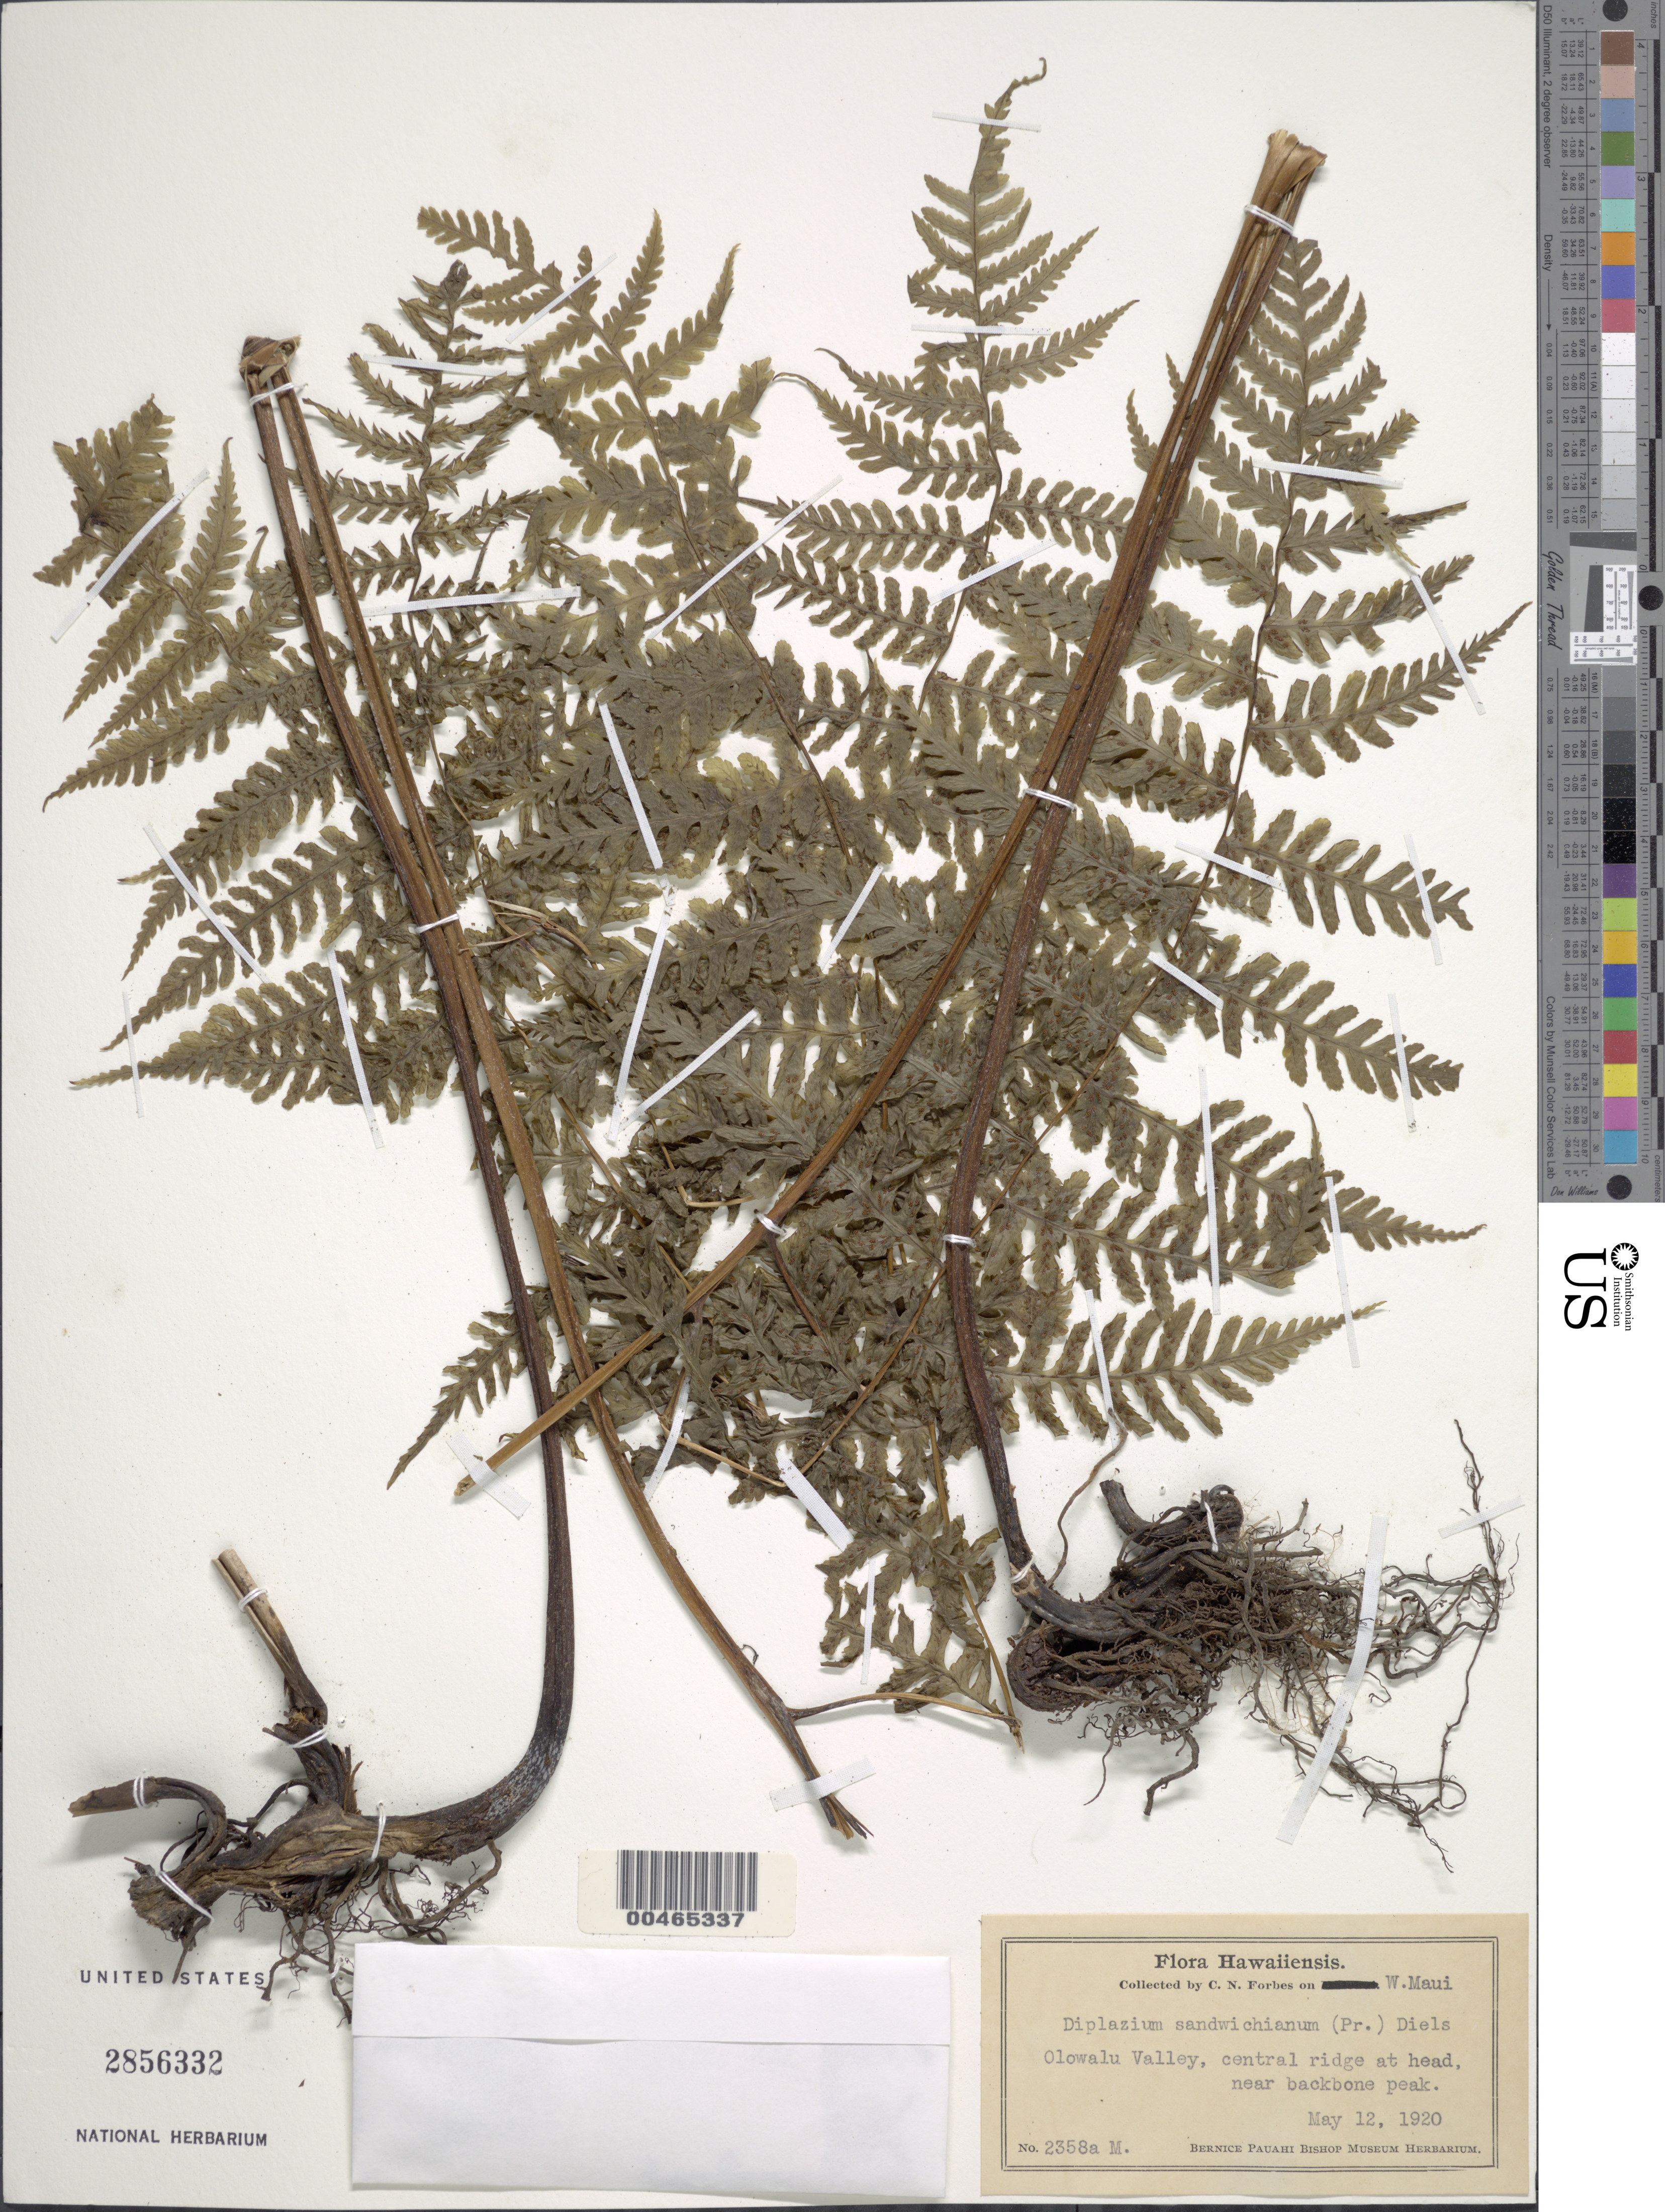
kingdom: Plantae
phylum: Tracheophyta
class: Polypodiopsida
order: Polypodiales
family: Athyriaceae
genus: Diplazium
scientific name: Diplazium sandwichianum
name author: (C. Presl) Diels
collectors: C. N. Forbes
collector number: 2358a.M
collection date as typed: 12 May 1920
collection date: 1920-05-12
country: United States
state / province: Hawaii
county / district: Maui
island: Maui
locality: Olowalu Valley, W Maui, Maui; central ridge at head, near backbone peak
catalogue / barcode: US 2856332